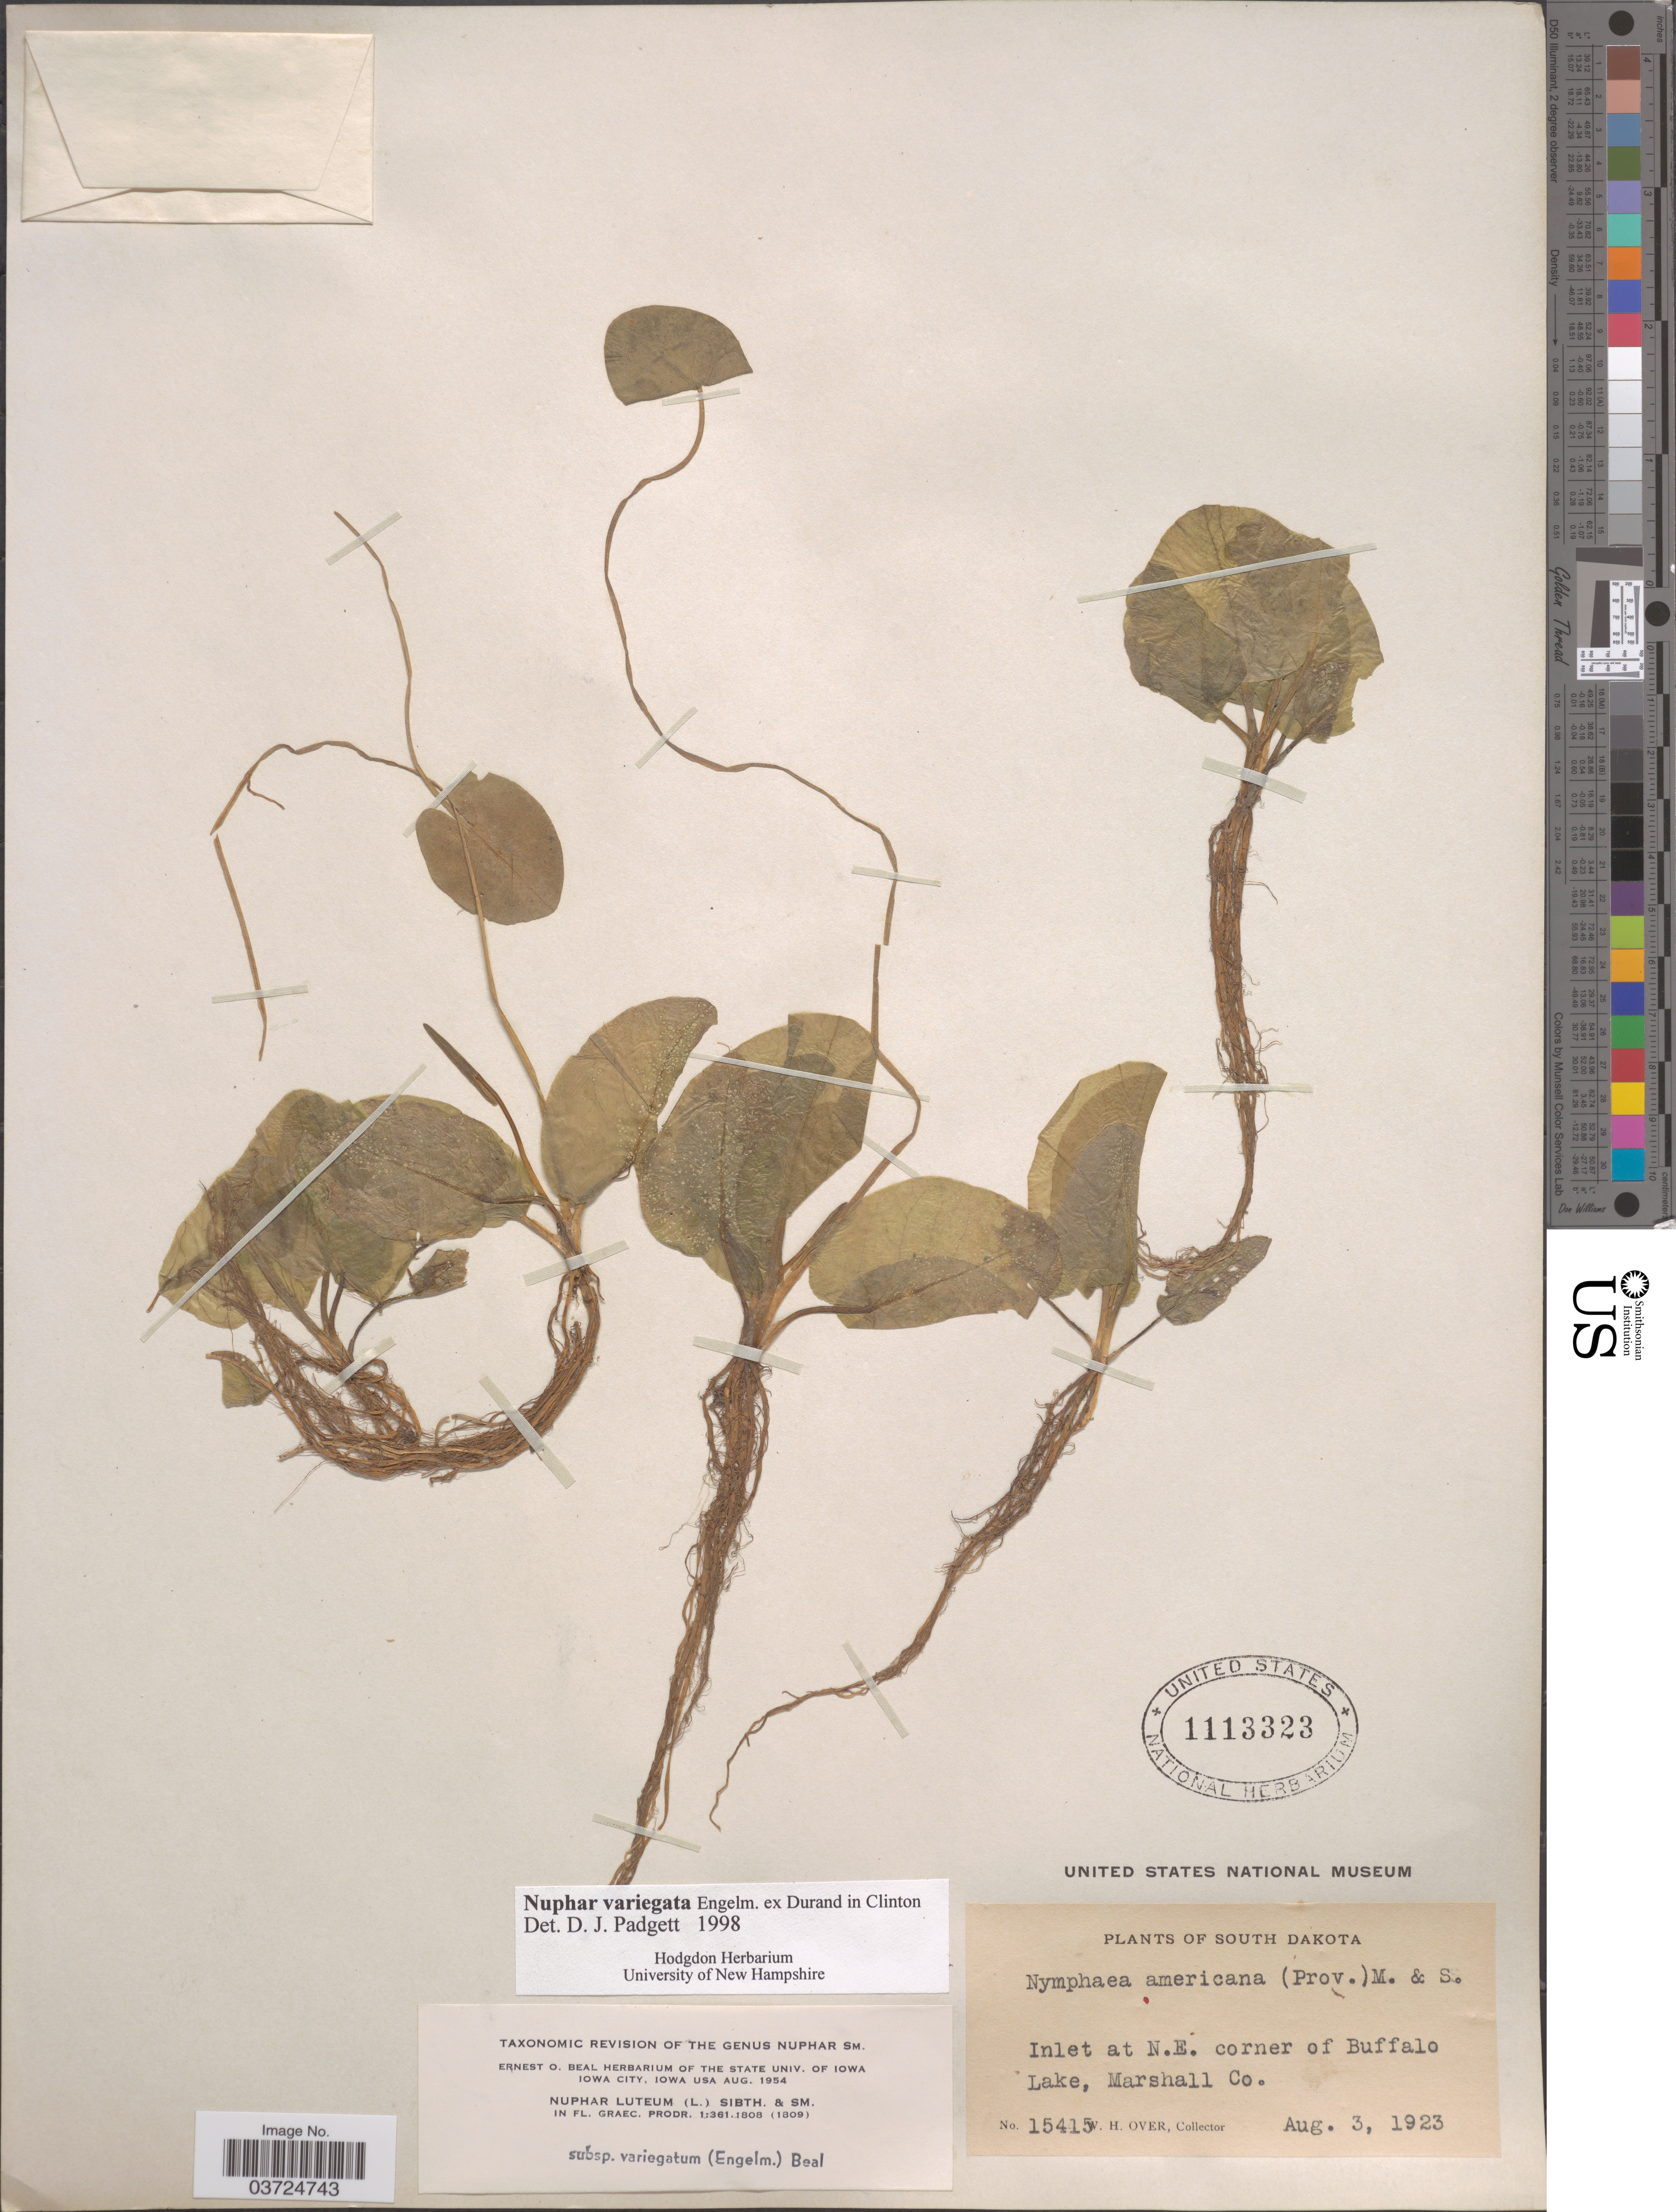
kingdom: Plantae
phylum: Tracheophyta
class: Magnoliopsida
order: Nymphaeales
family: Nymphaeaceae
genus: Nuphar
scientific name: Nuphar variegata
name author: Engelm. ex Durand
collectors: W. Over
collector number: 15415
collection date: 1923-08-03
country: United States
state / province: South Dakota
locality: Inlet at N.E. corner of Buffalo Lake, Marshall Co.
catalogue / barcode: US 1113323